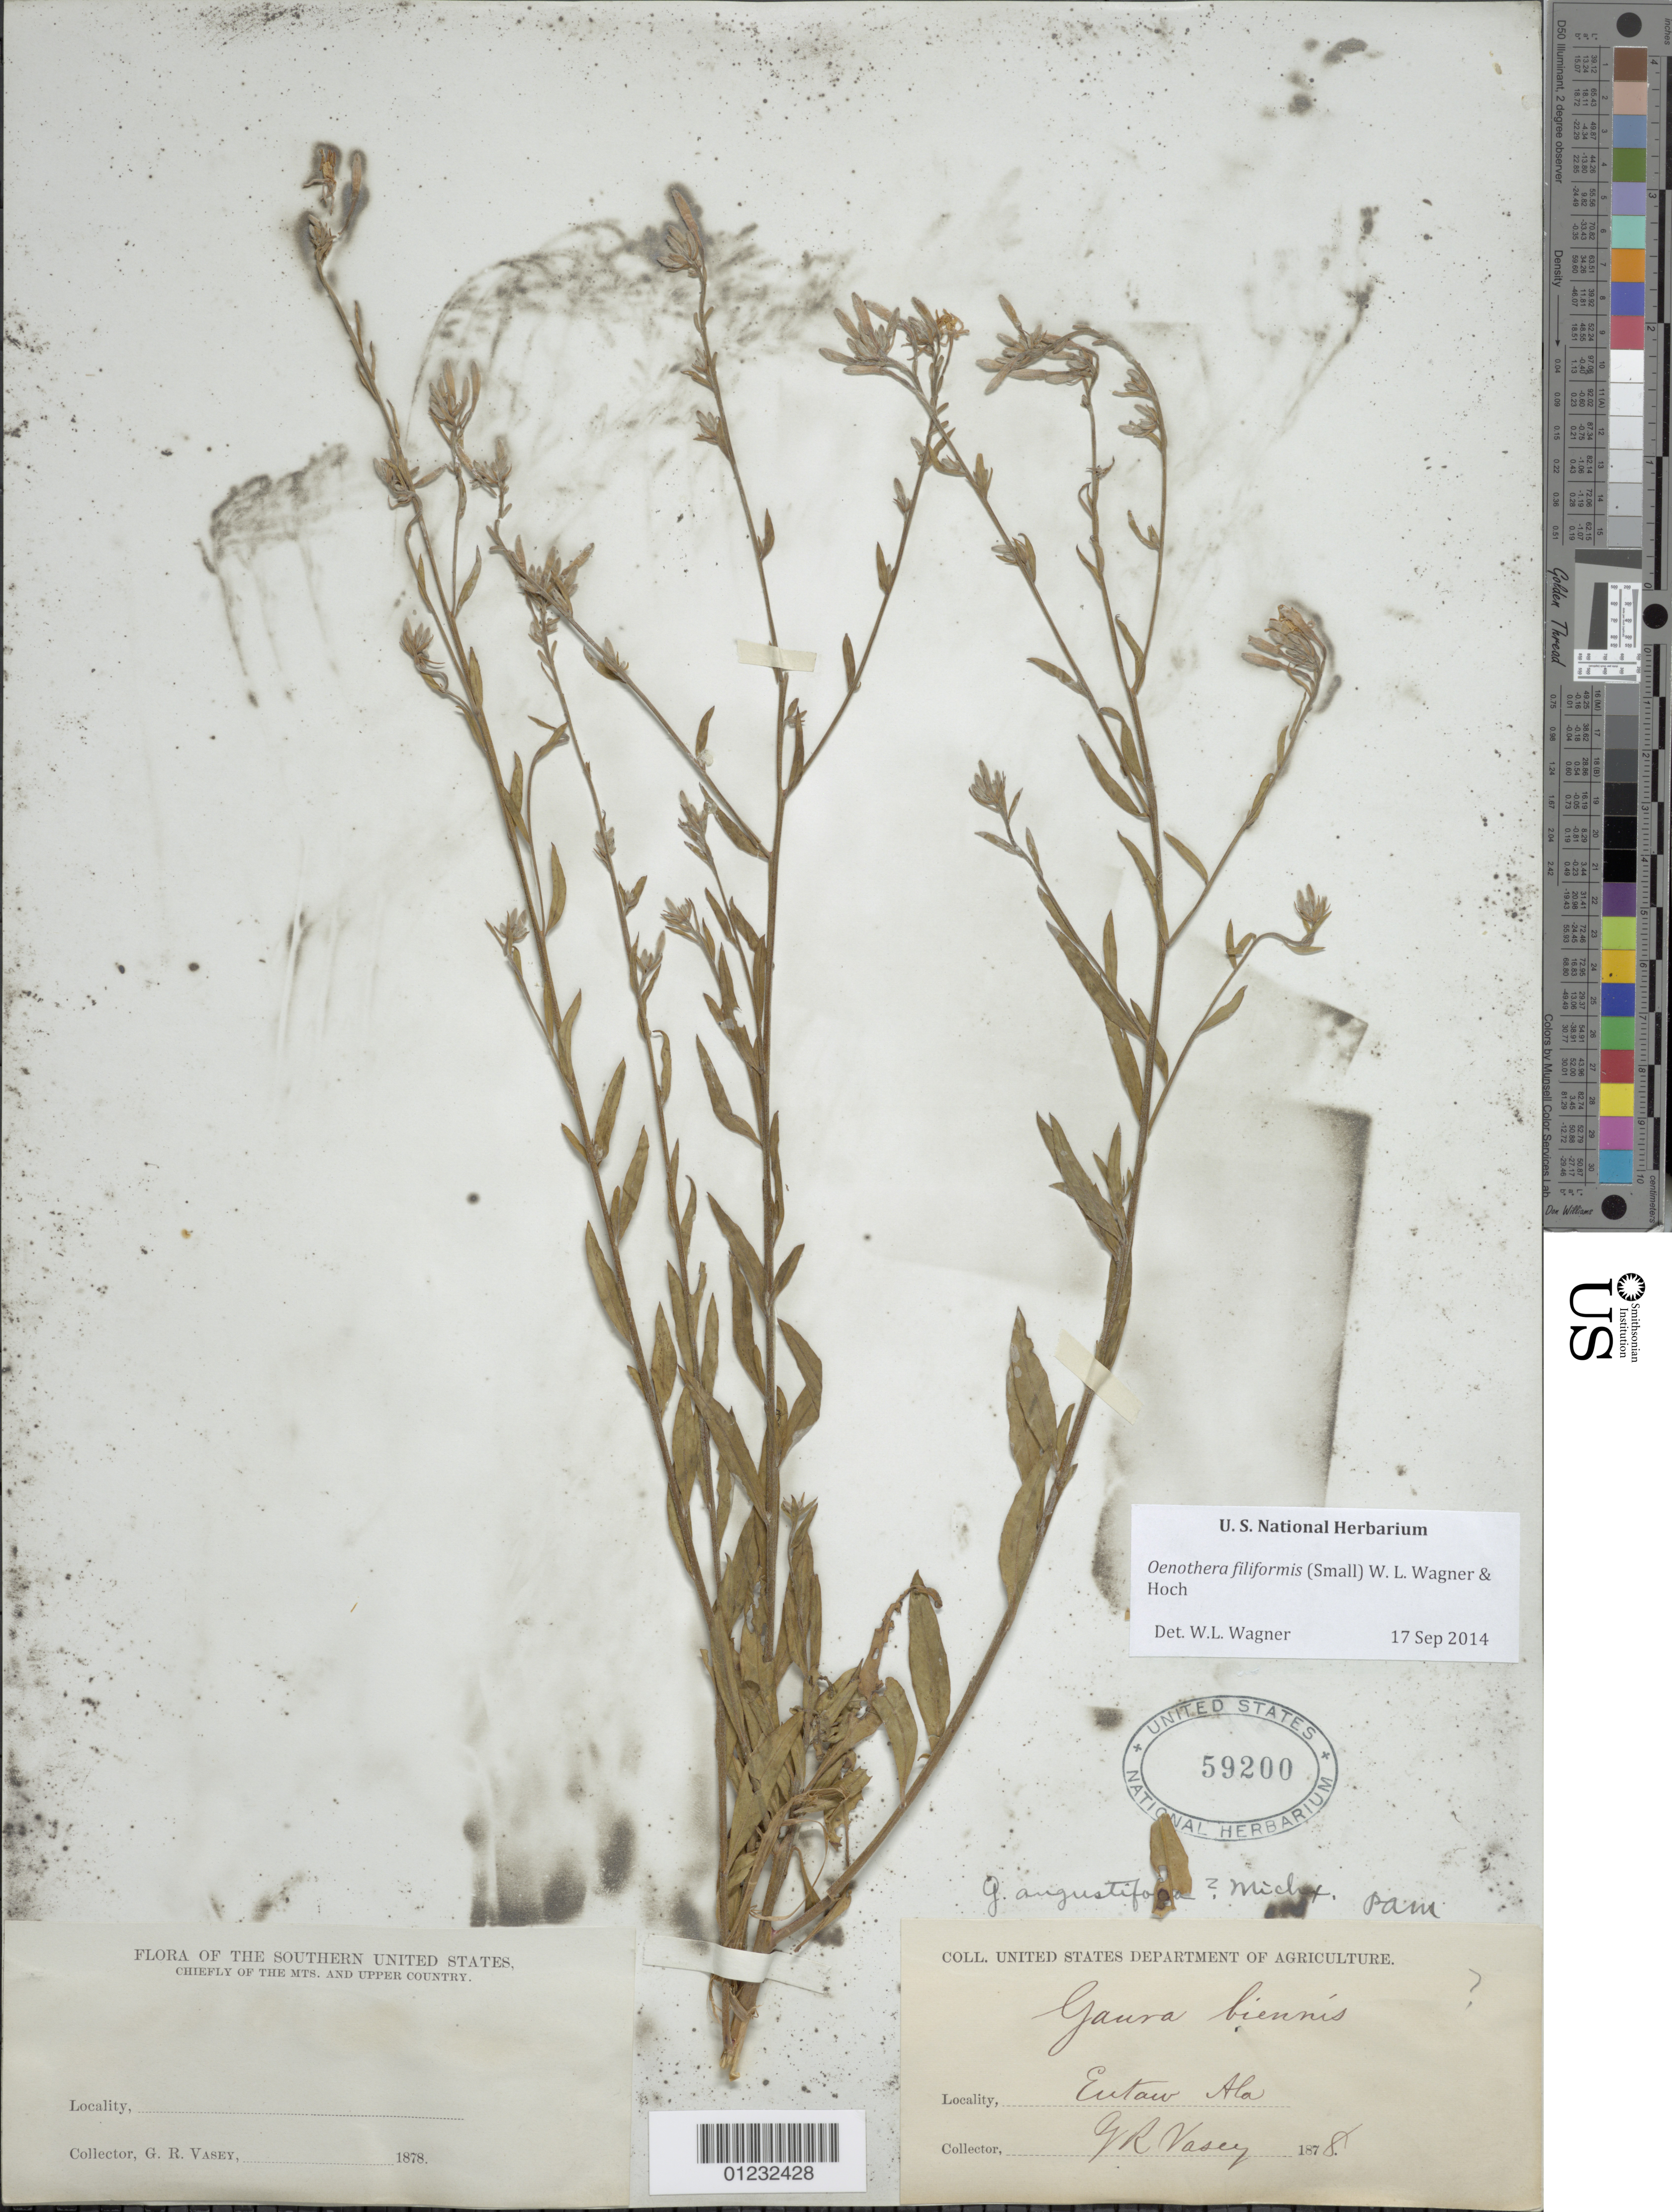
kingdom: Plantae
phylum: Tracheophyta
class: Magnoliopsida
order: Myrtales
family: Onagraceae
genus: Oenothera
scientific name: Oenothera filiformis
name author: (Small) W.L. Wagner & Hoch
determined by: Wagner, W. L., (BOT), Smithsonian Institution - National Museum of Natural History (UNITED STATES)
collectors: G. R. Vasey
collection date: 1878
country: United States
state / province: Alabama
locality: Eutaw.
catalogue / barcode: US 59200